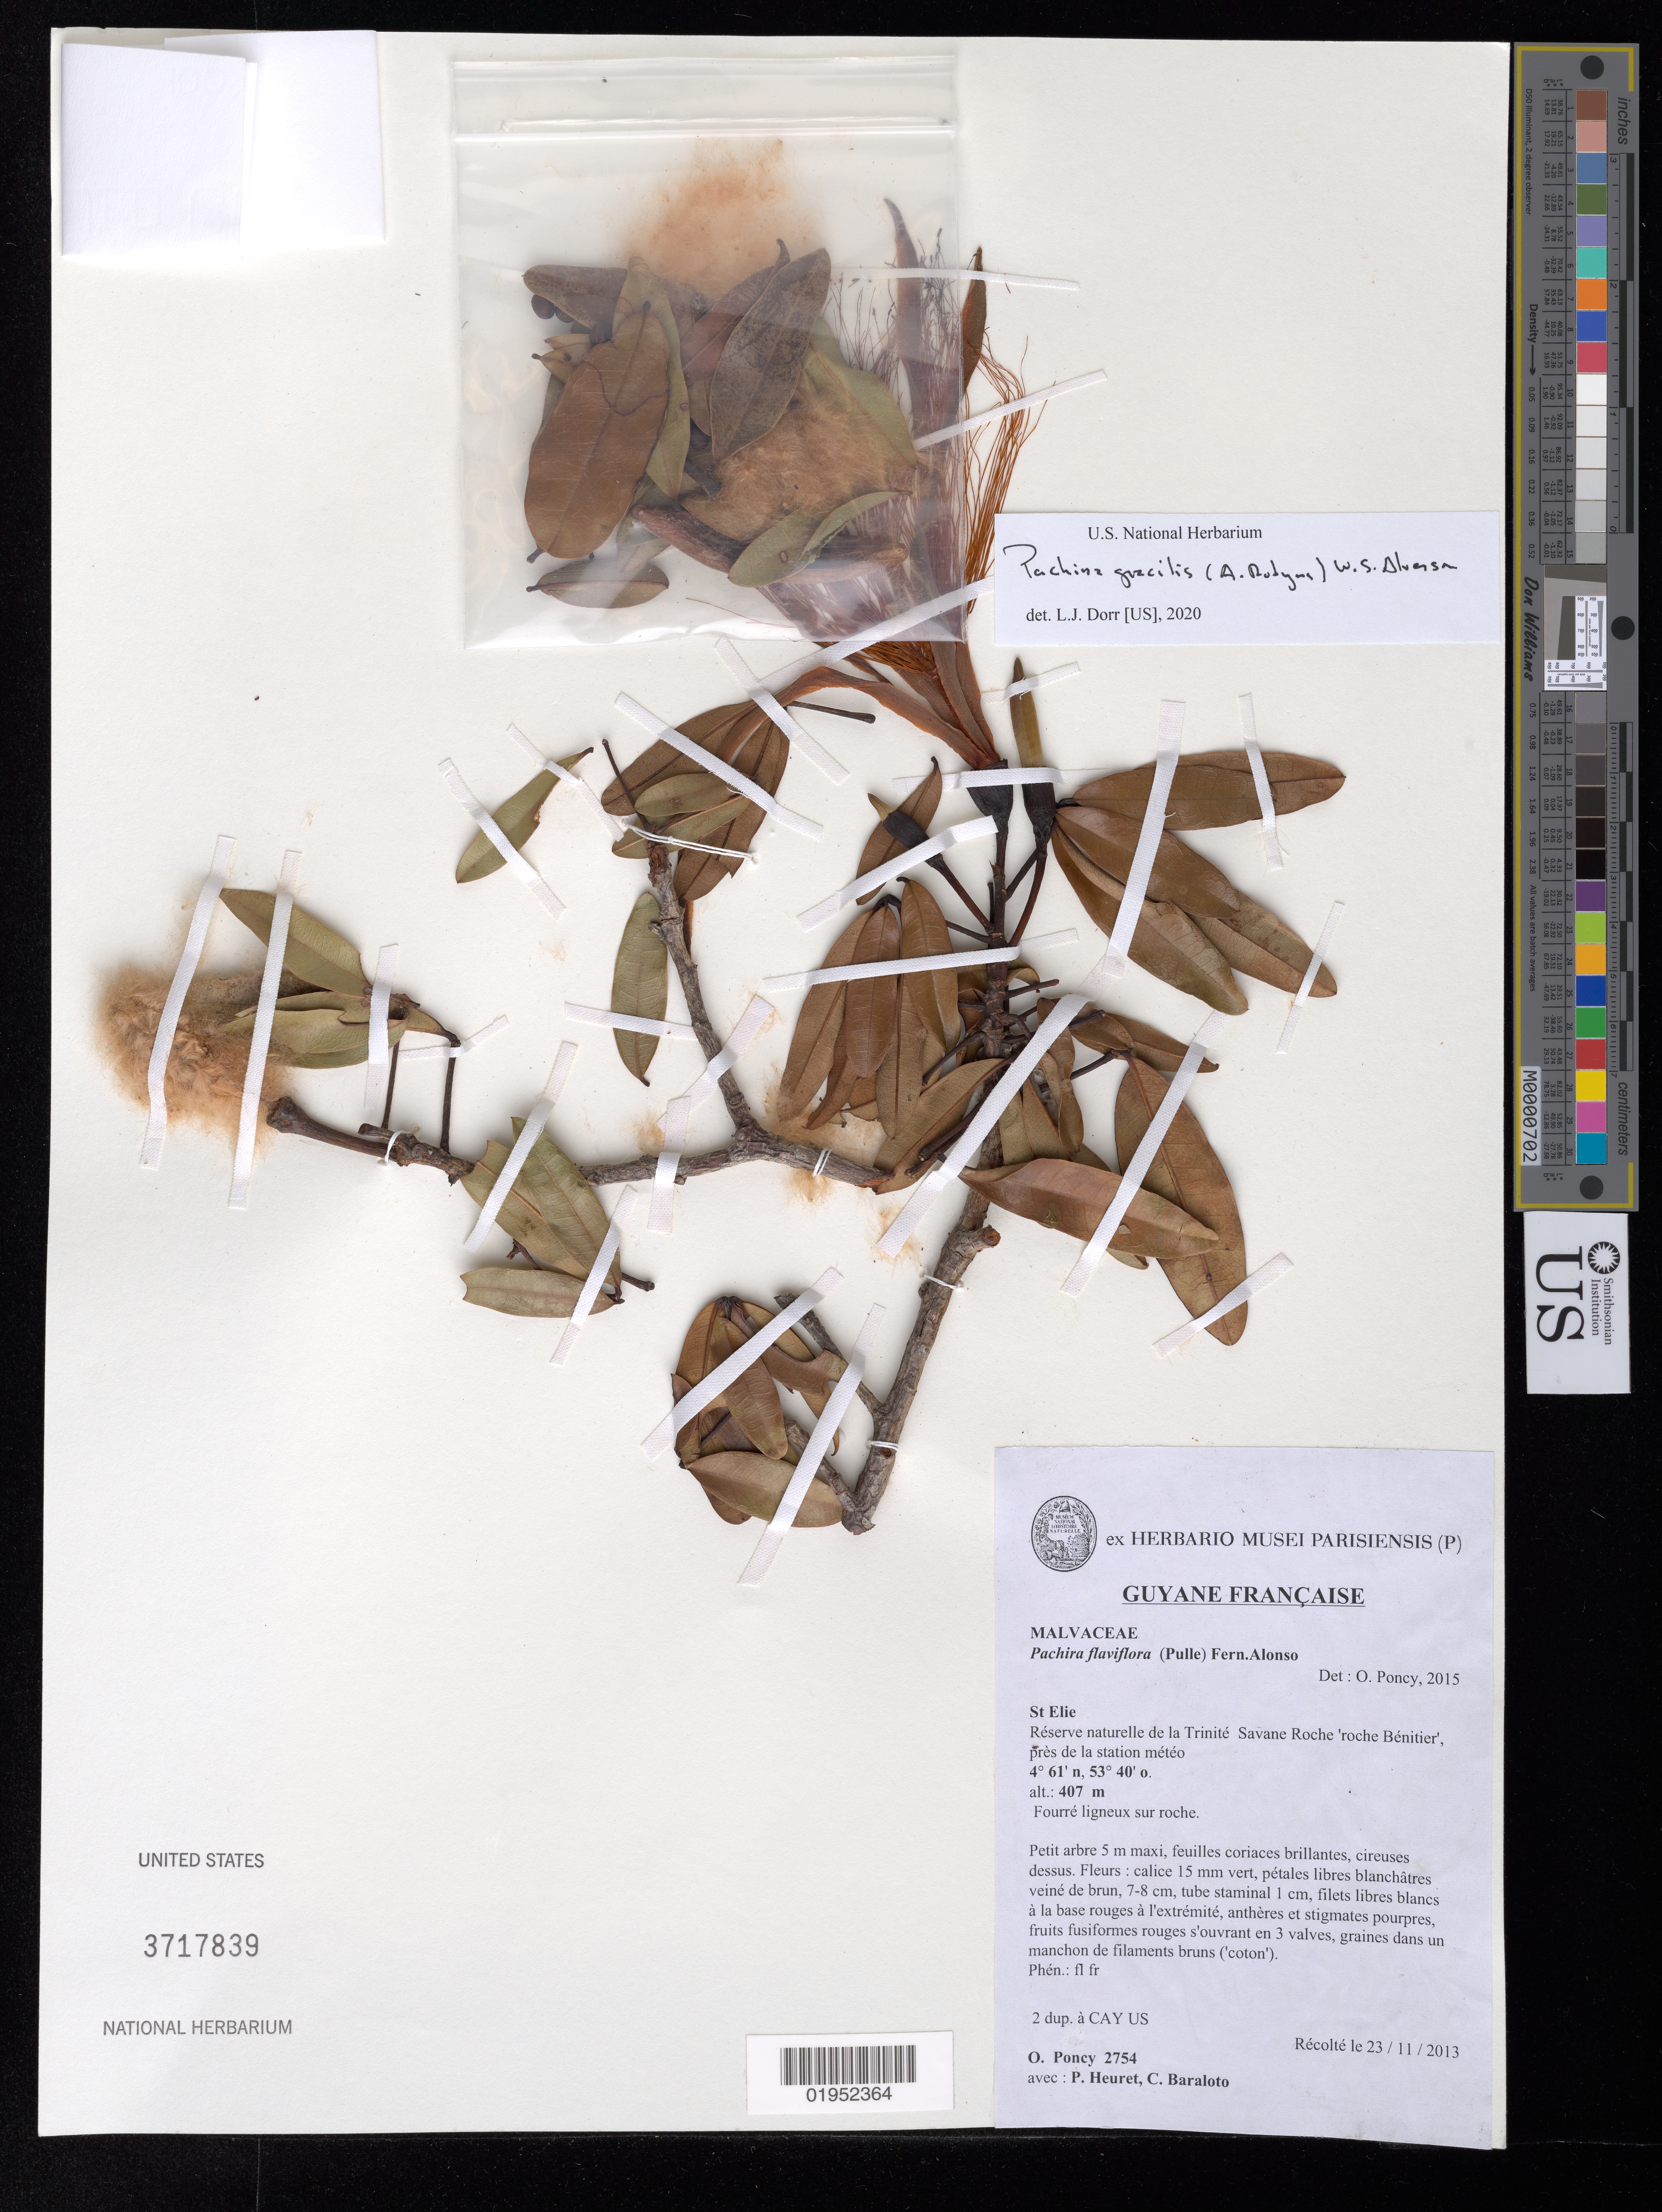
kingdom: Plantae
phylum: Tracheophyta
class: Magnoliopsida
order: Malvales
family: Malvaceae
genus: Pachira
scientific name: Pachira gracilis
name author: (A. Robyns) W.S. Alverson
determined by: Dorr, L. J., (BOT), Smithsonian Institution - National Museum of Natural History (UNITED STATES)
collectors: O. Poncy & P. Heuret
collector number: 2754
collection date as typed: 23 Nov 2013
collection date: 2013-11-23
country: French Guiana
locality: St. Elie: Reserve naturelle de la Trinite. Savane Roche "roche Benitier"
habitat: Fourre ligneux sur roche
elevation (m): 200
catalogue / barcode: US 3717839